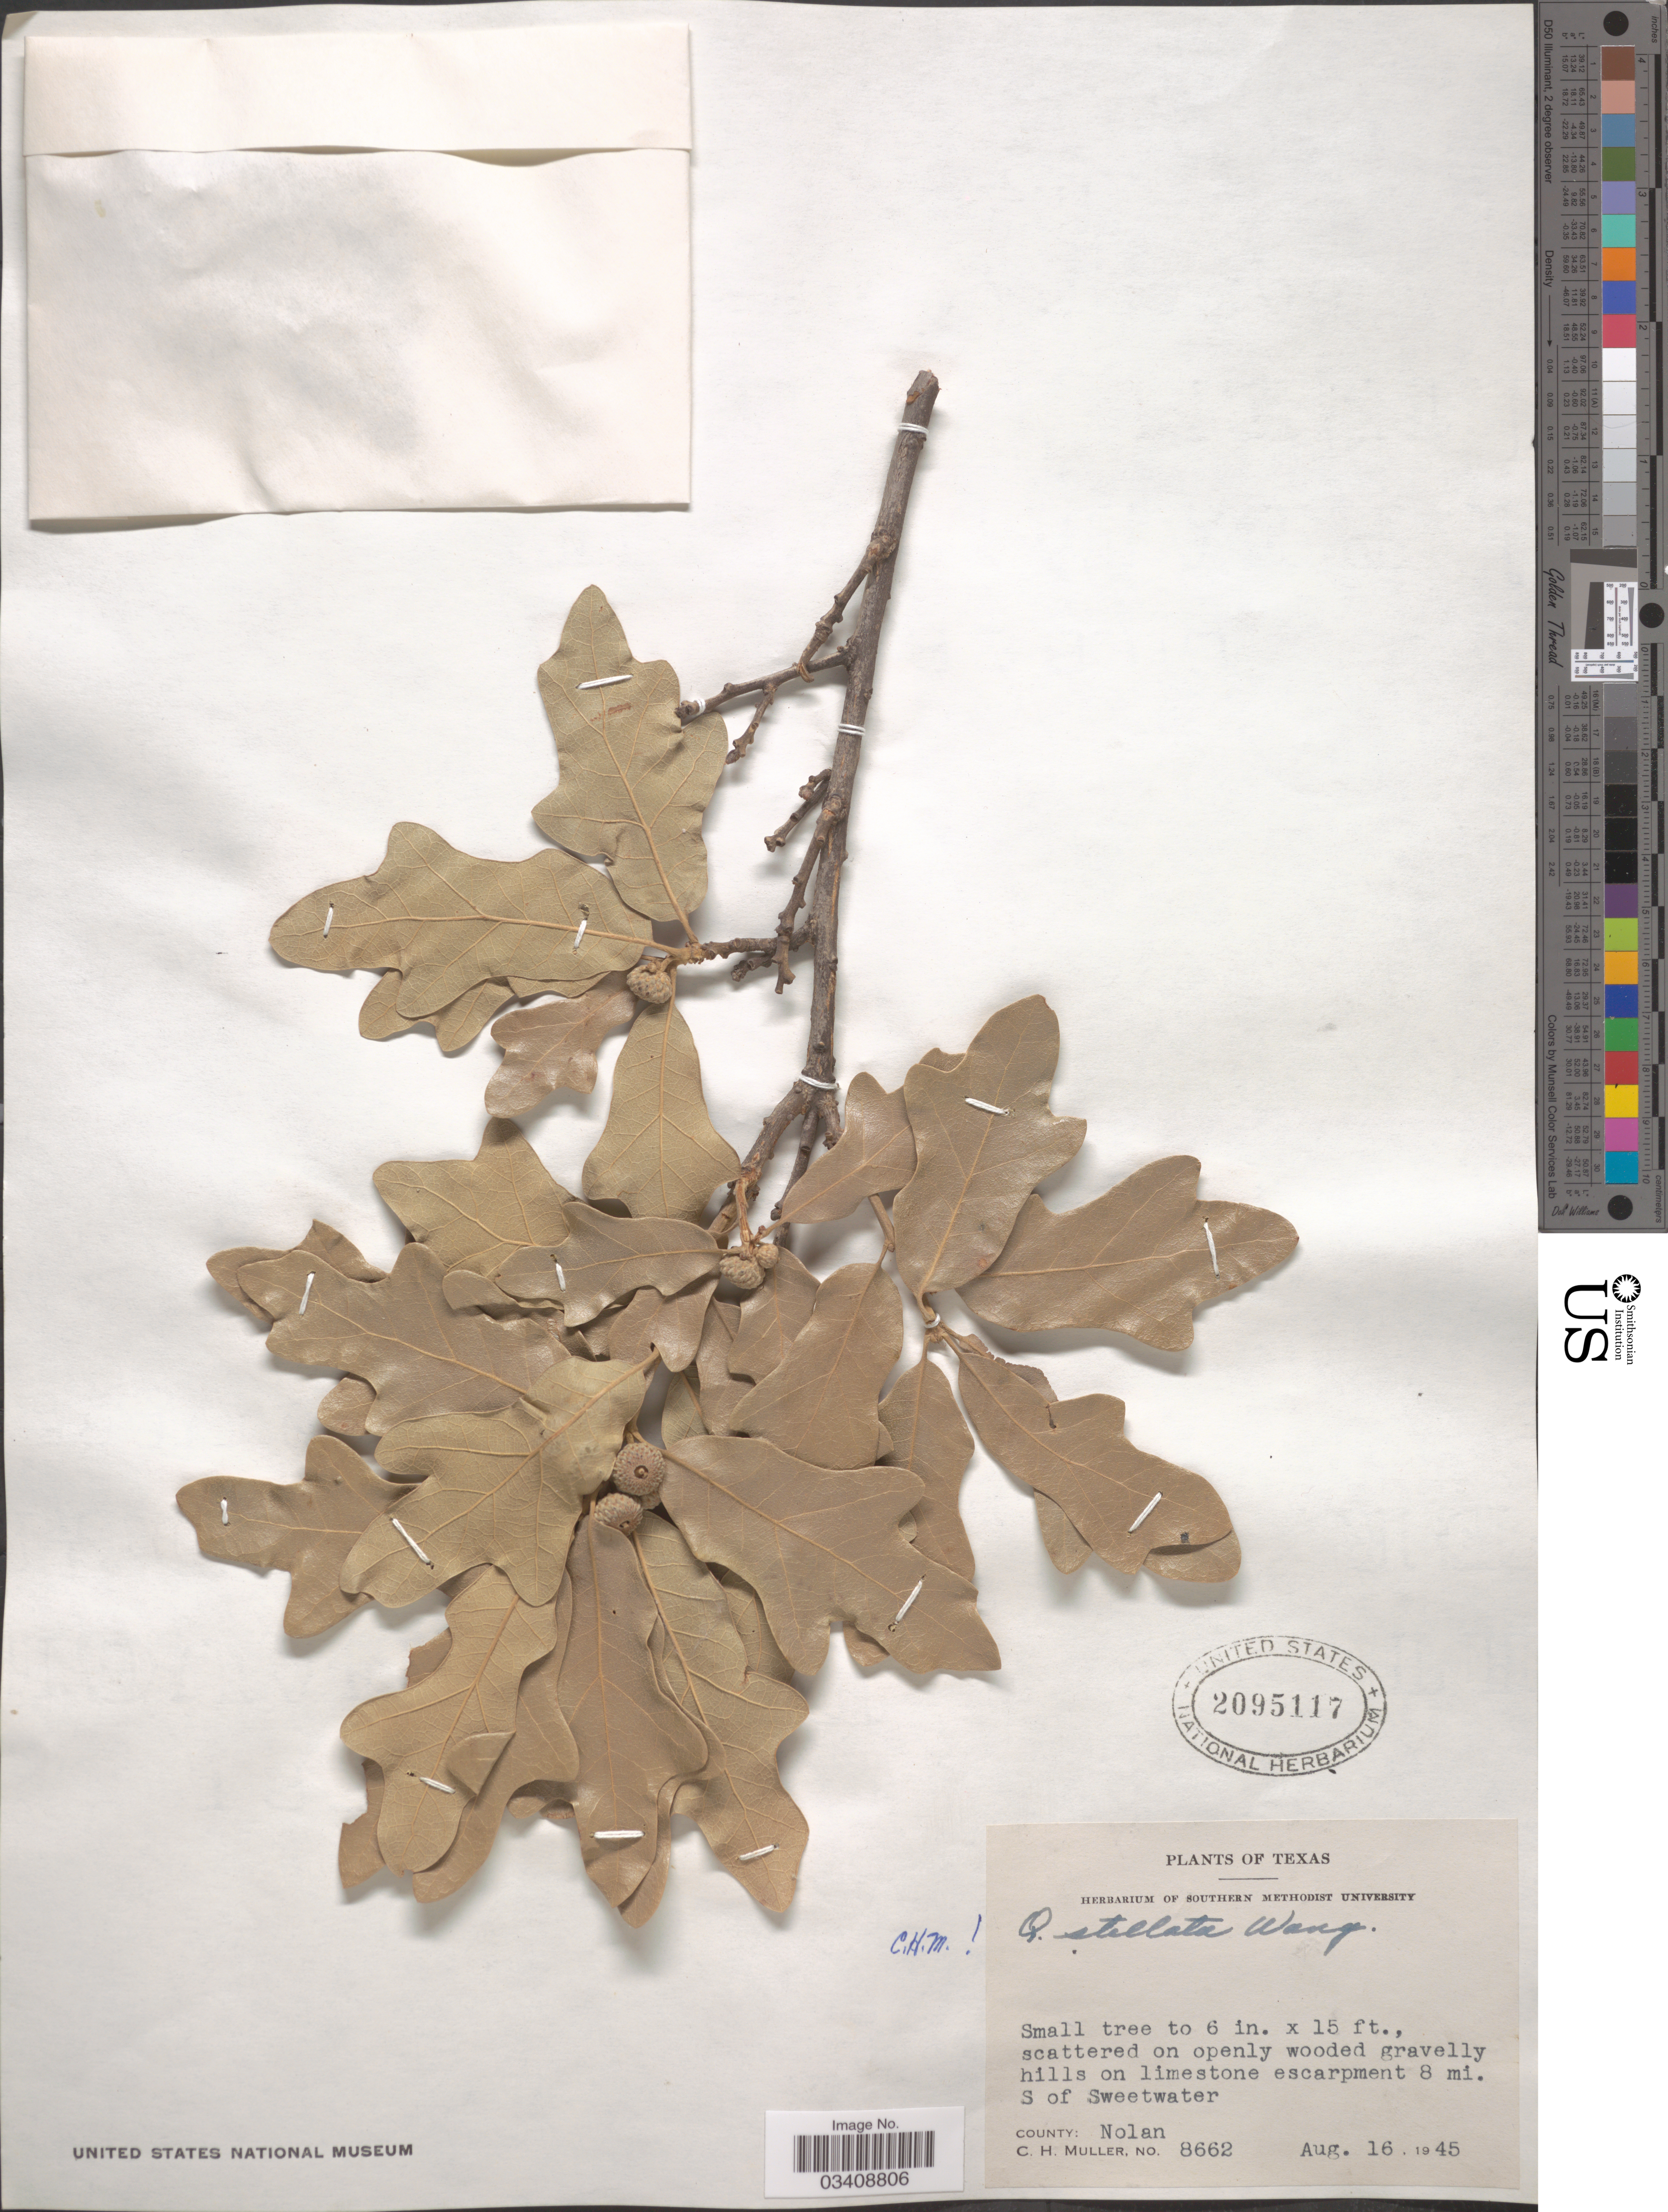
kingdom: Plantae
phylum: Tracheophyta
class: Magnoliopsida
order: Fagales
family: Fagaceae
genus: Quercus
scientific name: Quercus stellata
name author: Wangenh.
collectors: C. H. Mueller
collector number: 8662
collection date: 1945-08-16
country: United States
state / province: Texas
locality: Hills on limestone escarpment 8 mi. S of Sweetwater. County: Nolan.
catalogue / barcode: US 2095117